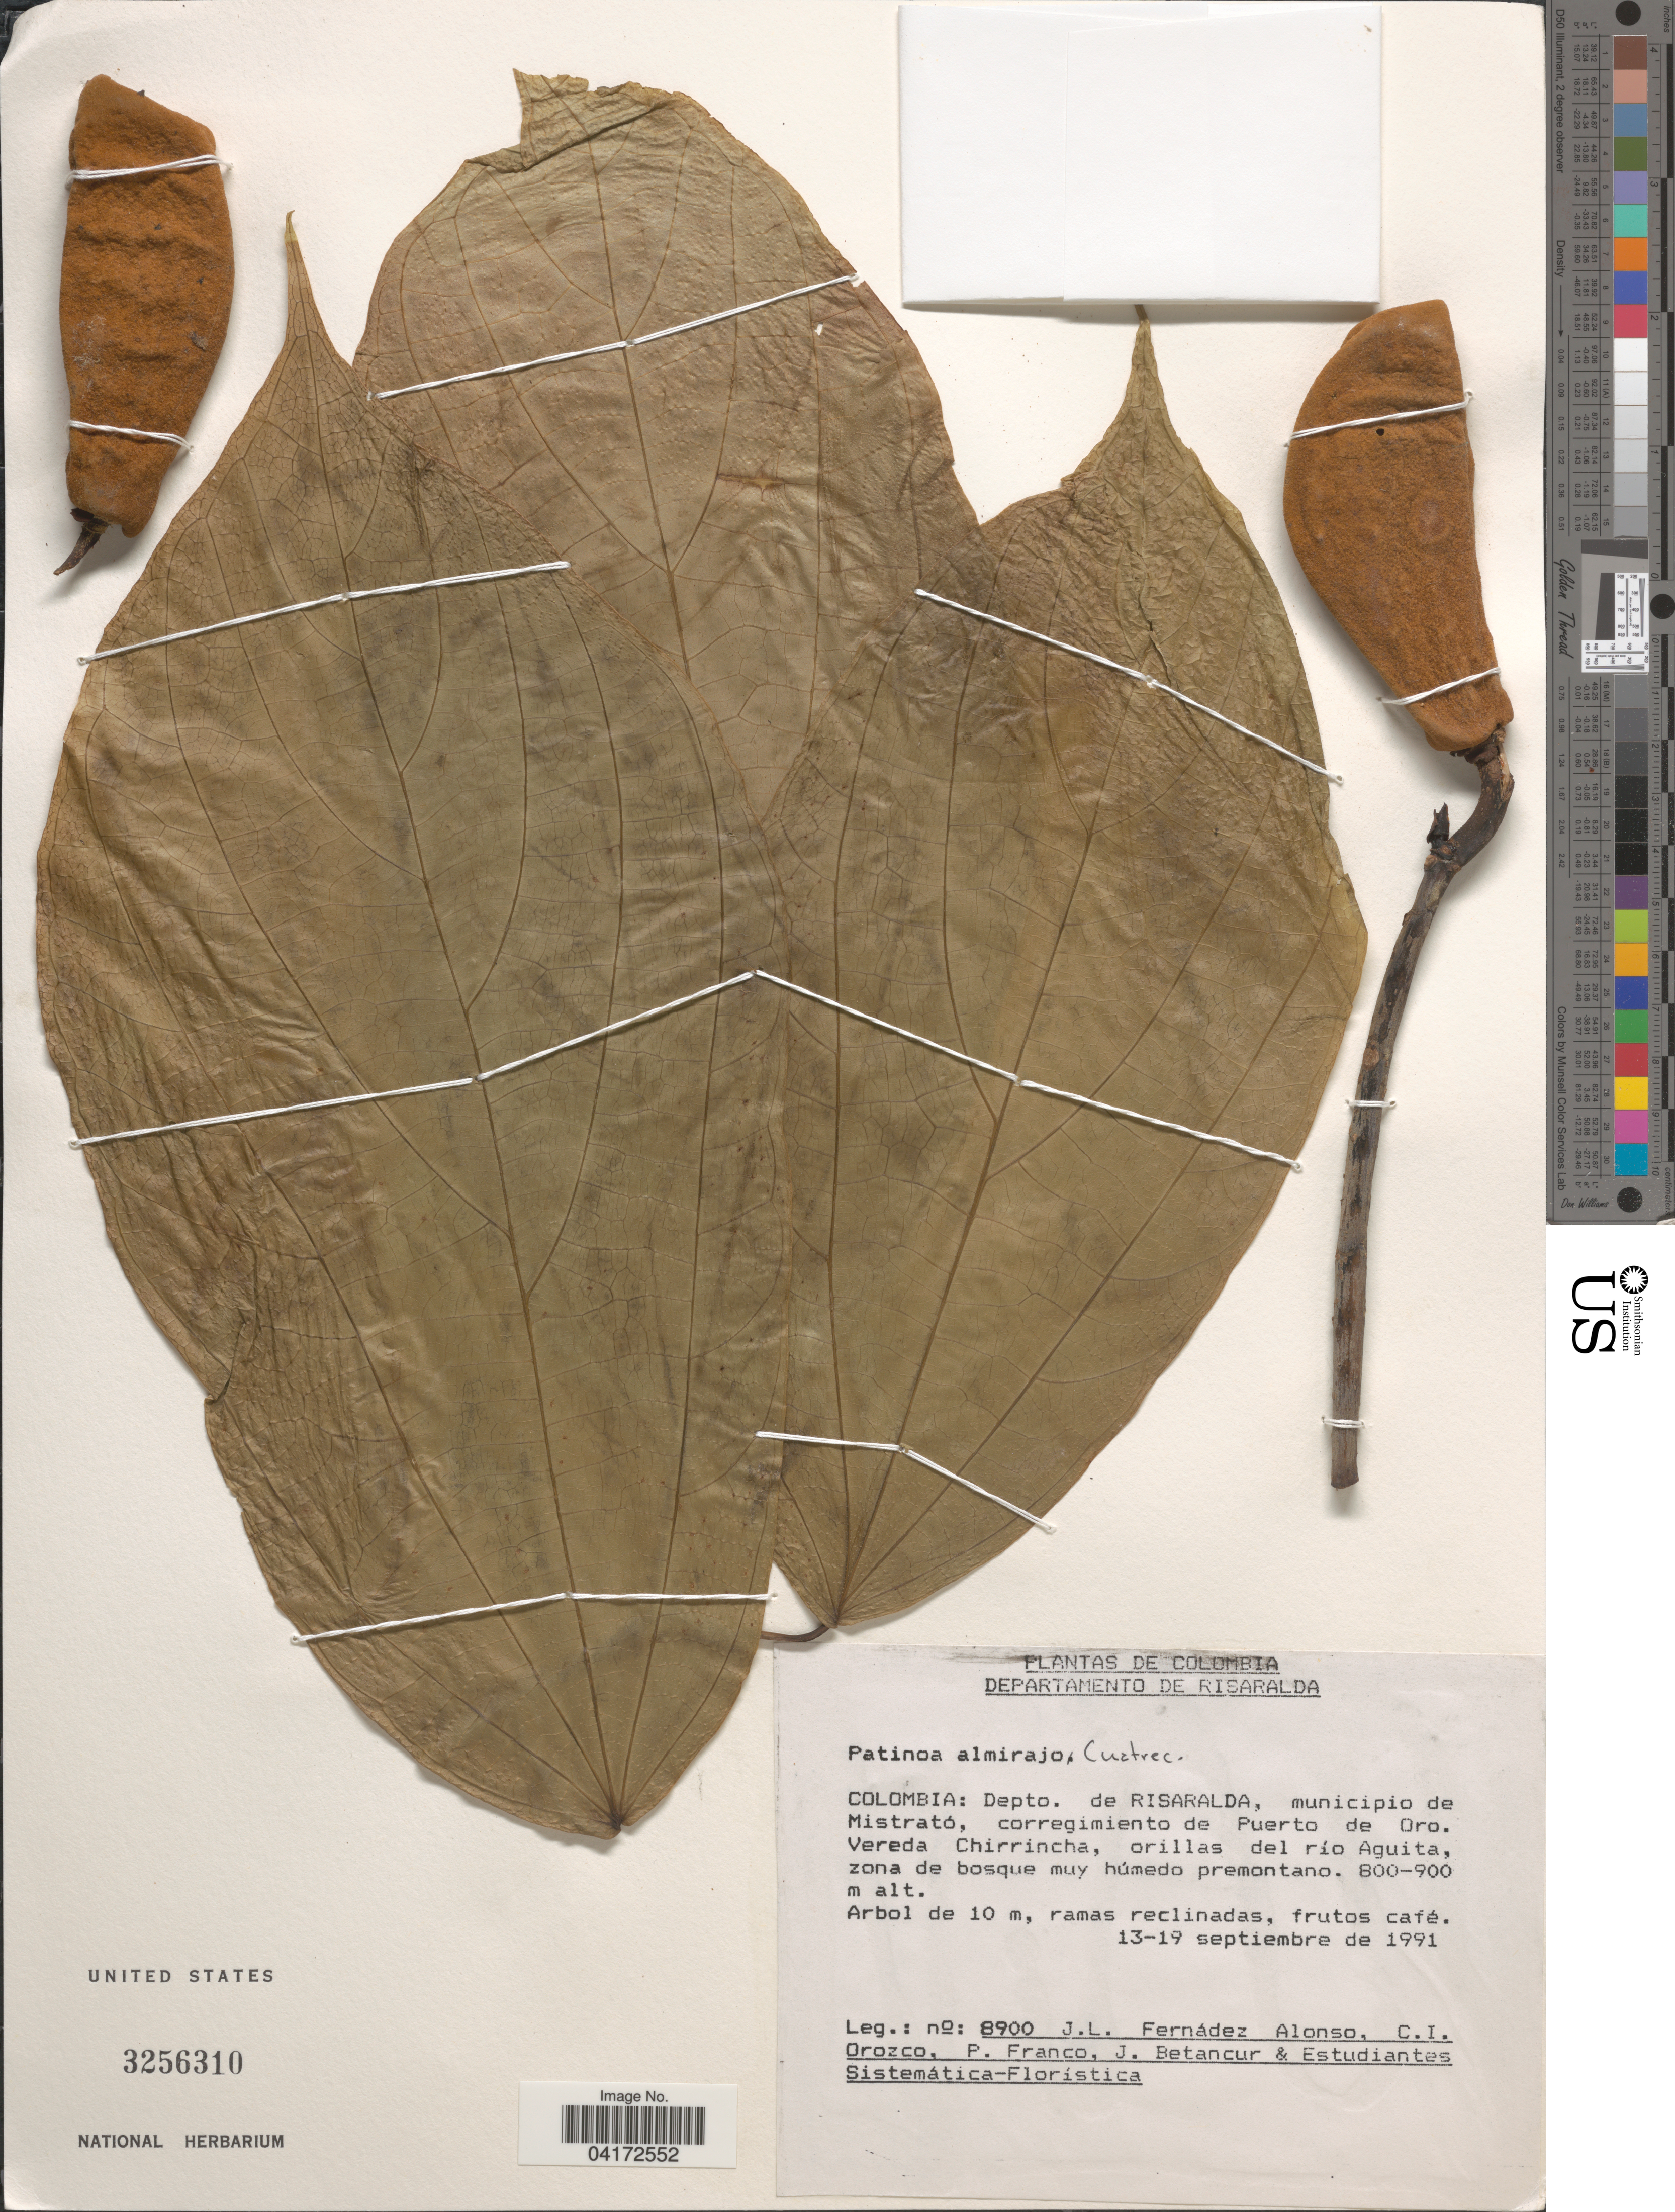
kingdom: Plantae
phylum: Tracheophyta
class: Magnoliopsida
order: Malvales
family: Malvaceae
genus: Patinoa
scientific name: Patinoa almirajo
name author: Cuatrec.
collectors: J. L. Fernández-Alonso, C. I. Orozco, P. Franco, J. Betancur & Estudiantes Sistematica-Floristica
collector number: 8900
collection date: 1991-09-13/1991-09-19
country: Colombia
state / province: Risaralda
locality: Depto. de Risaralda, municipio de Mistrató, corregimiento de Puerto de Oro. Vereda Chirrincha, orillas del río Aguita.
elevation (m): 800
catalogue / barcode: US 3256310